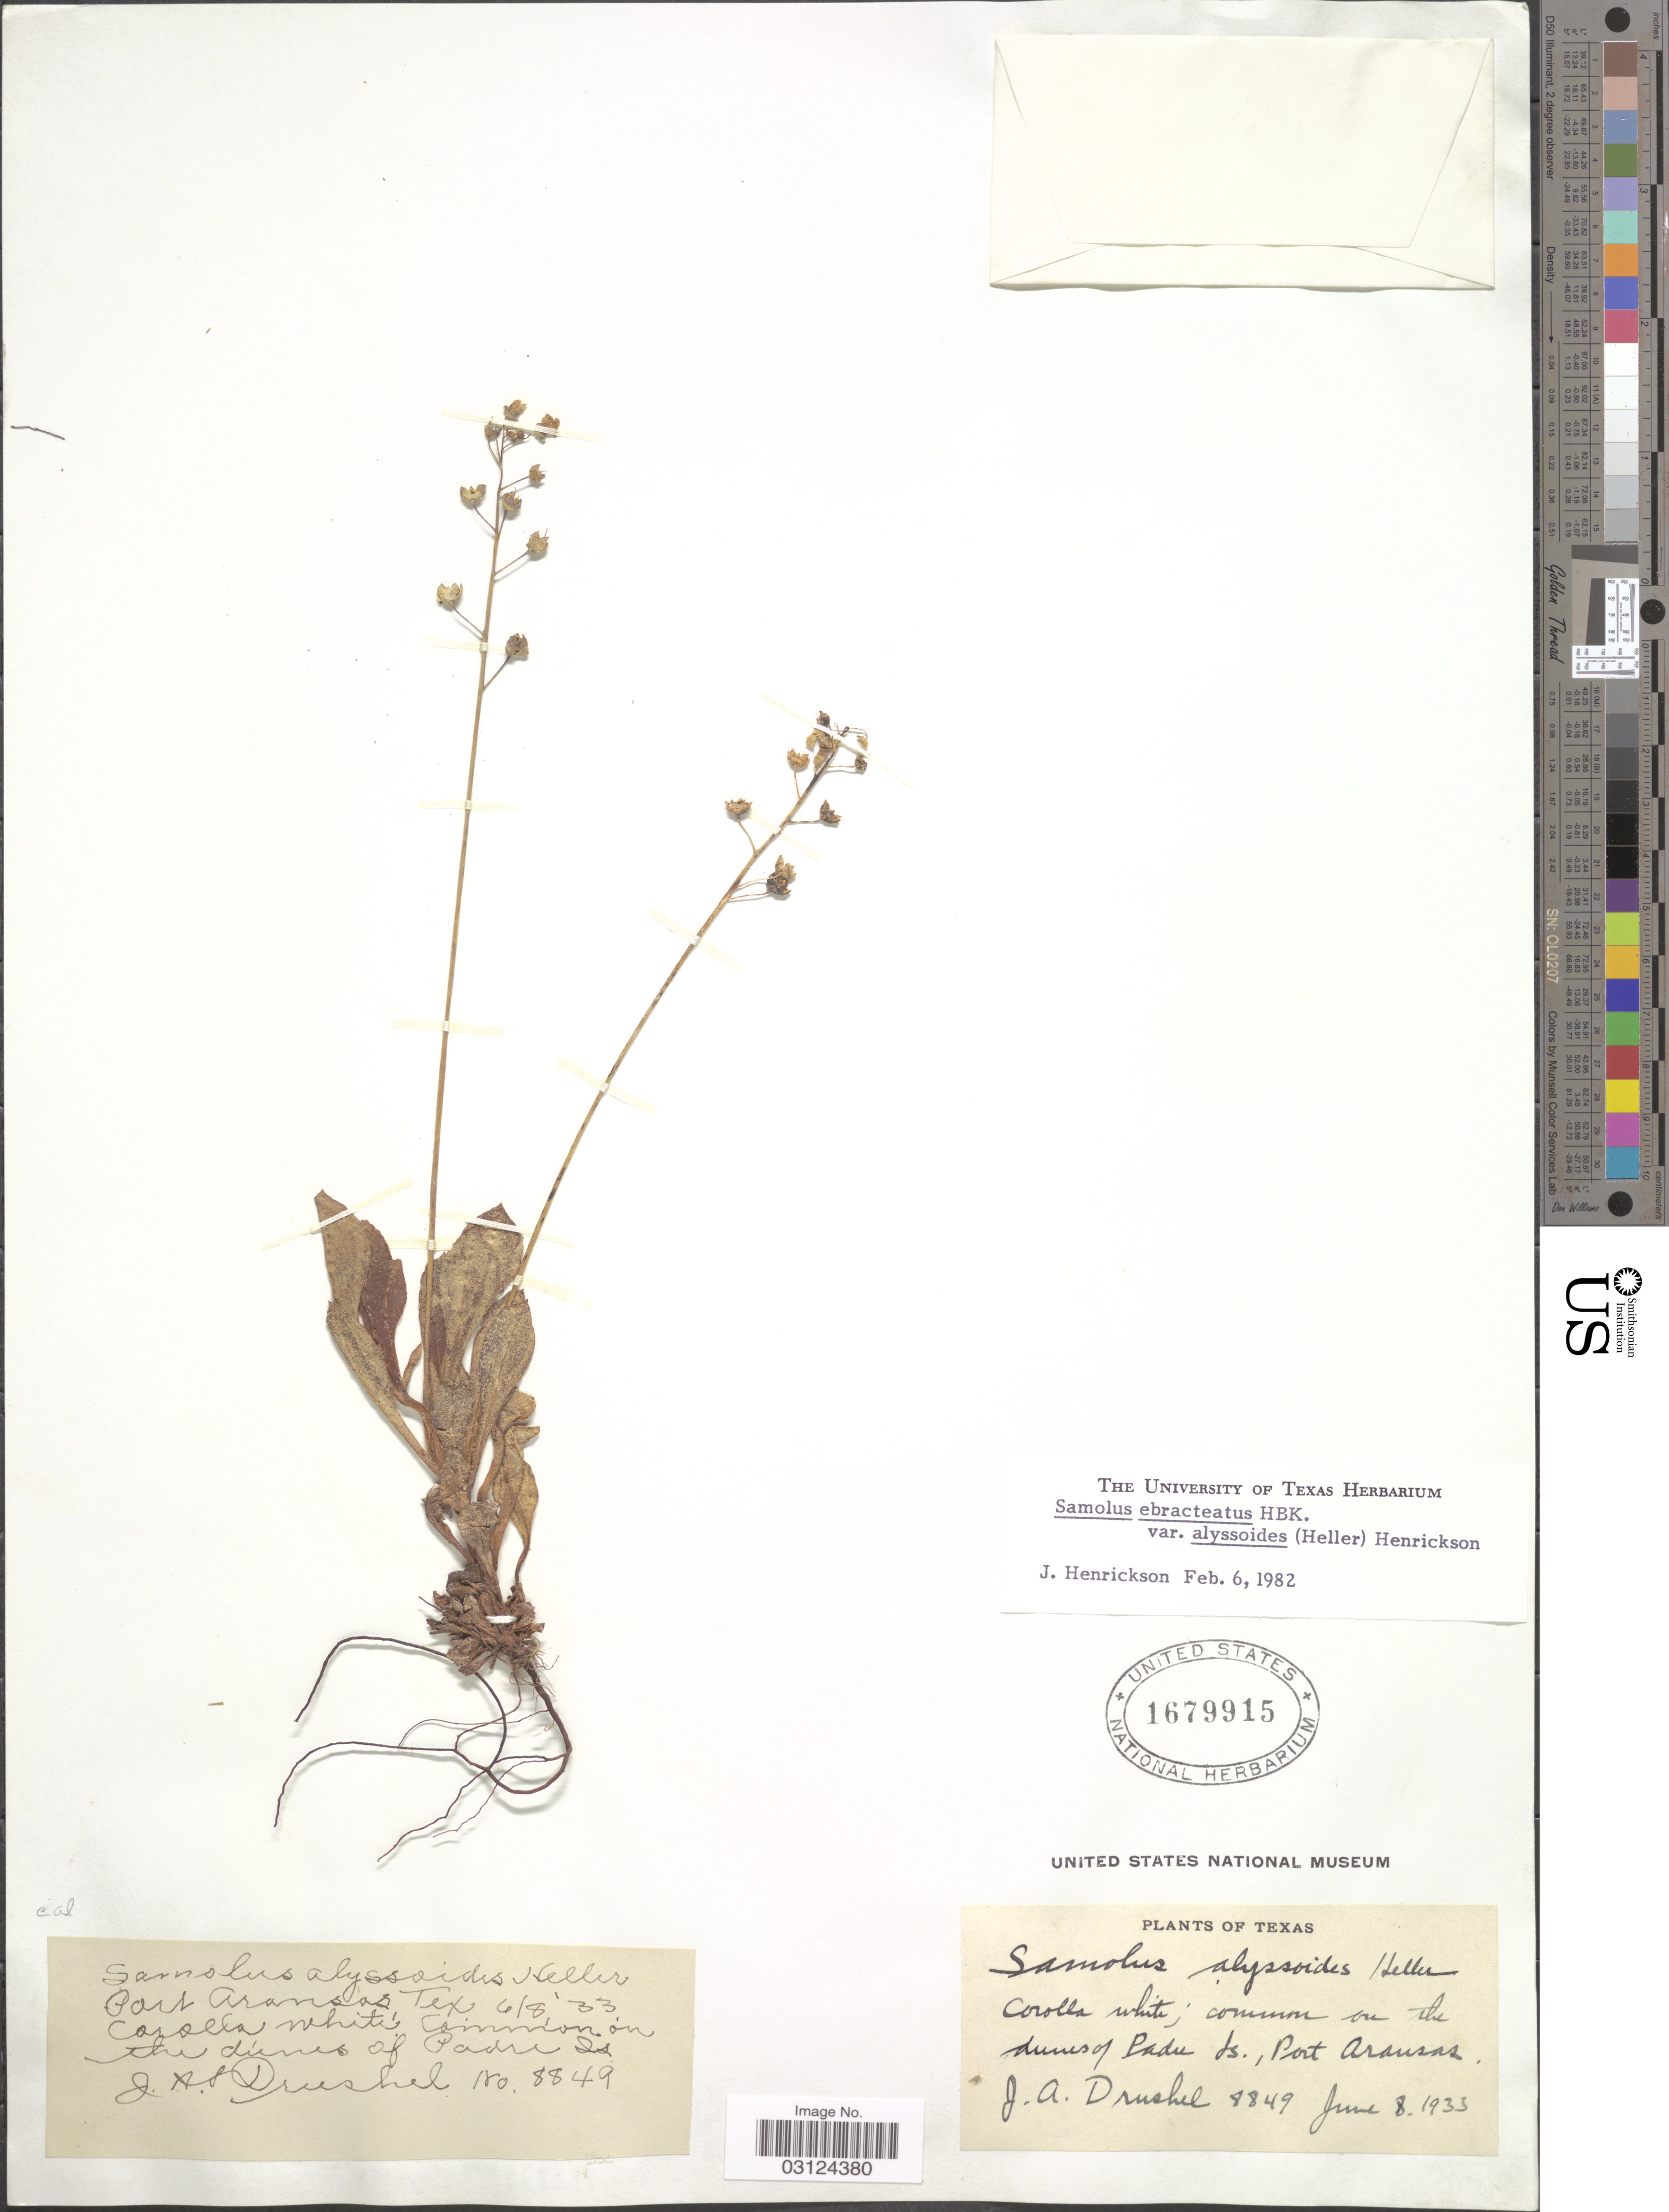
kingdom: Plantae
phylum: Tracheophyta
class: Magnoliopsida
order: Ericales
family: Primulaceae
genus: Samolus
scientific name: Samolus ebracteatus subsp. alyssoides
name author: (A. Heller) R. Knuth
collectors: J. A. Drushel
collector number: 8849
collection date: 1933-06-08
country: United States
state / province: Texas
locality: Common on the dunes of Padre Is., Port Aransas.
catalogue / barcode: US 1679915